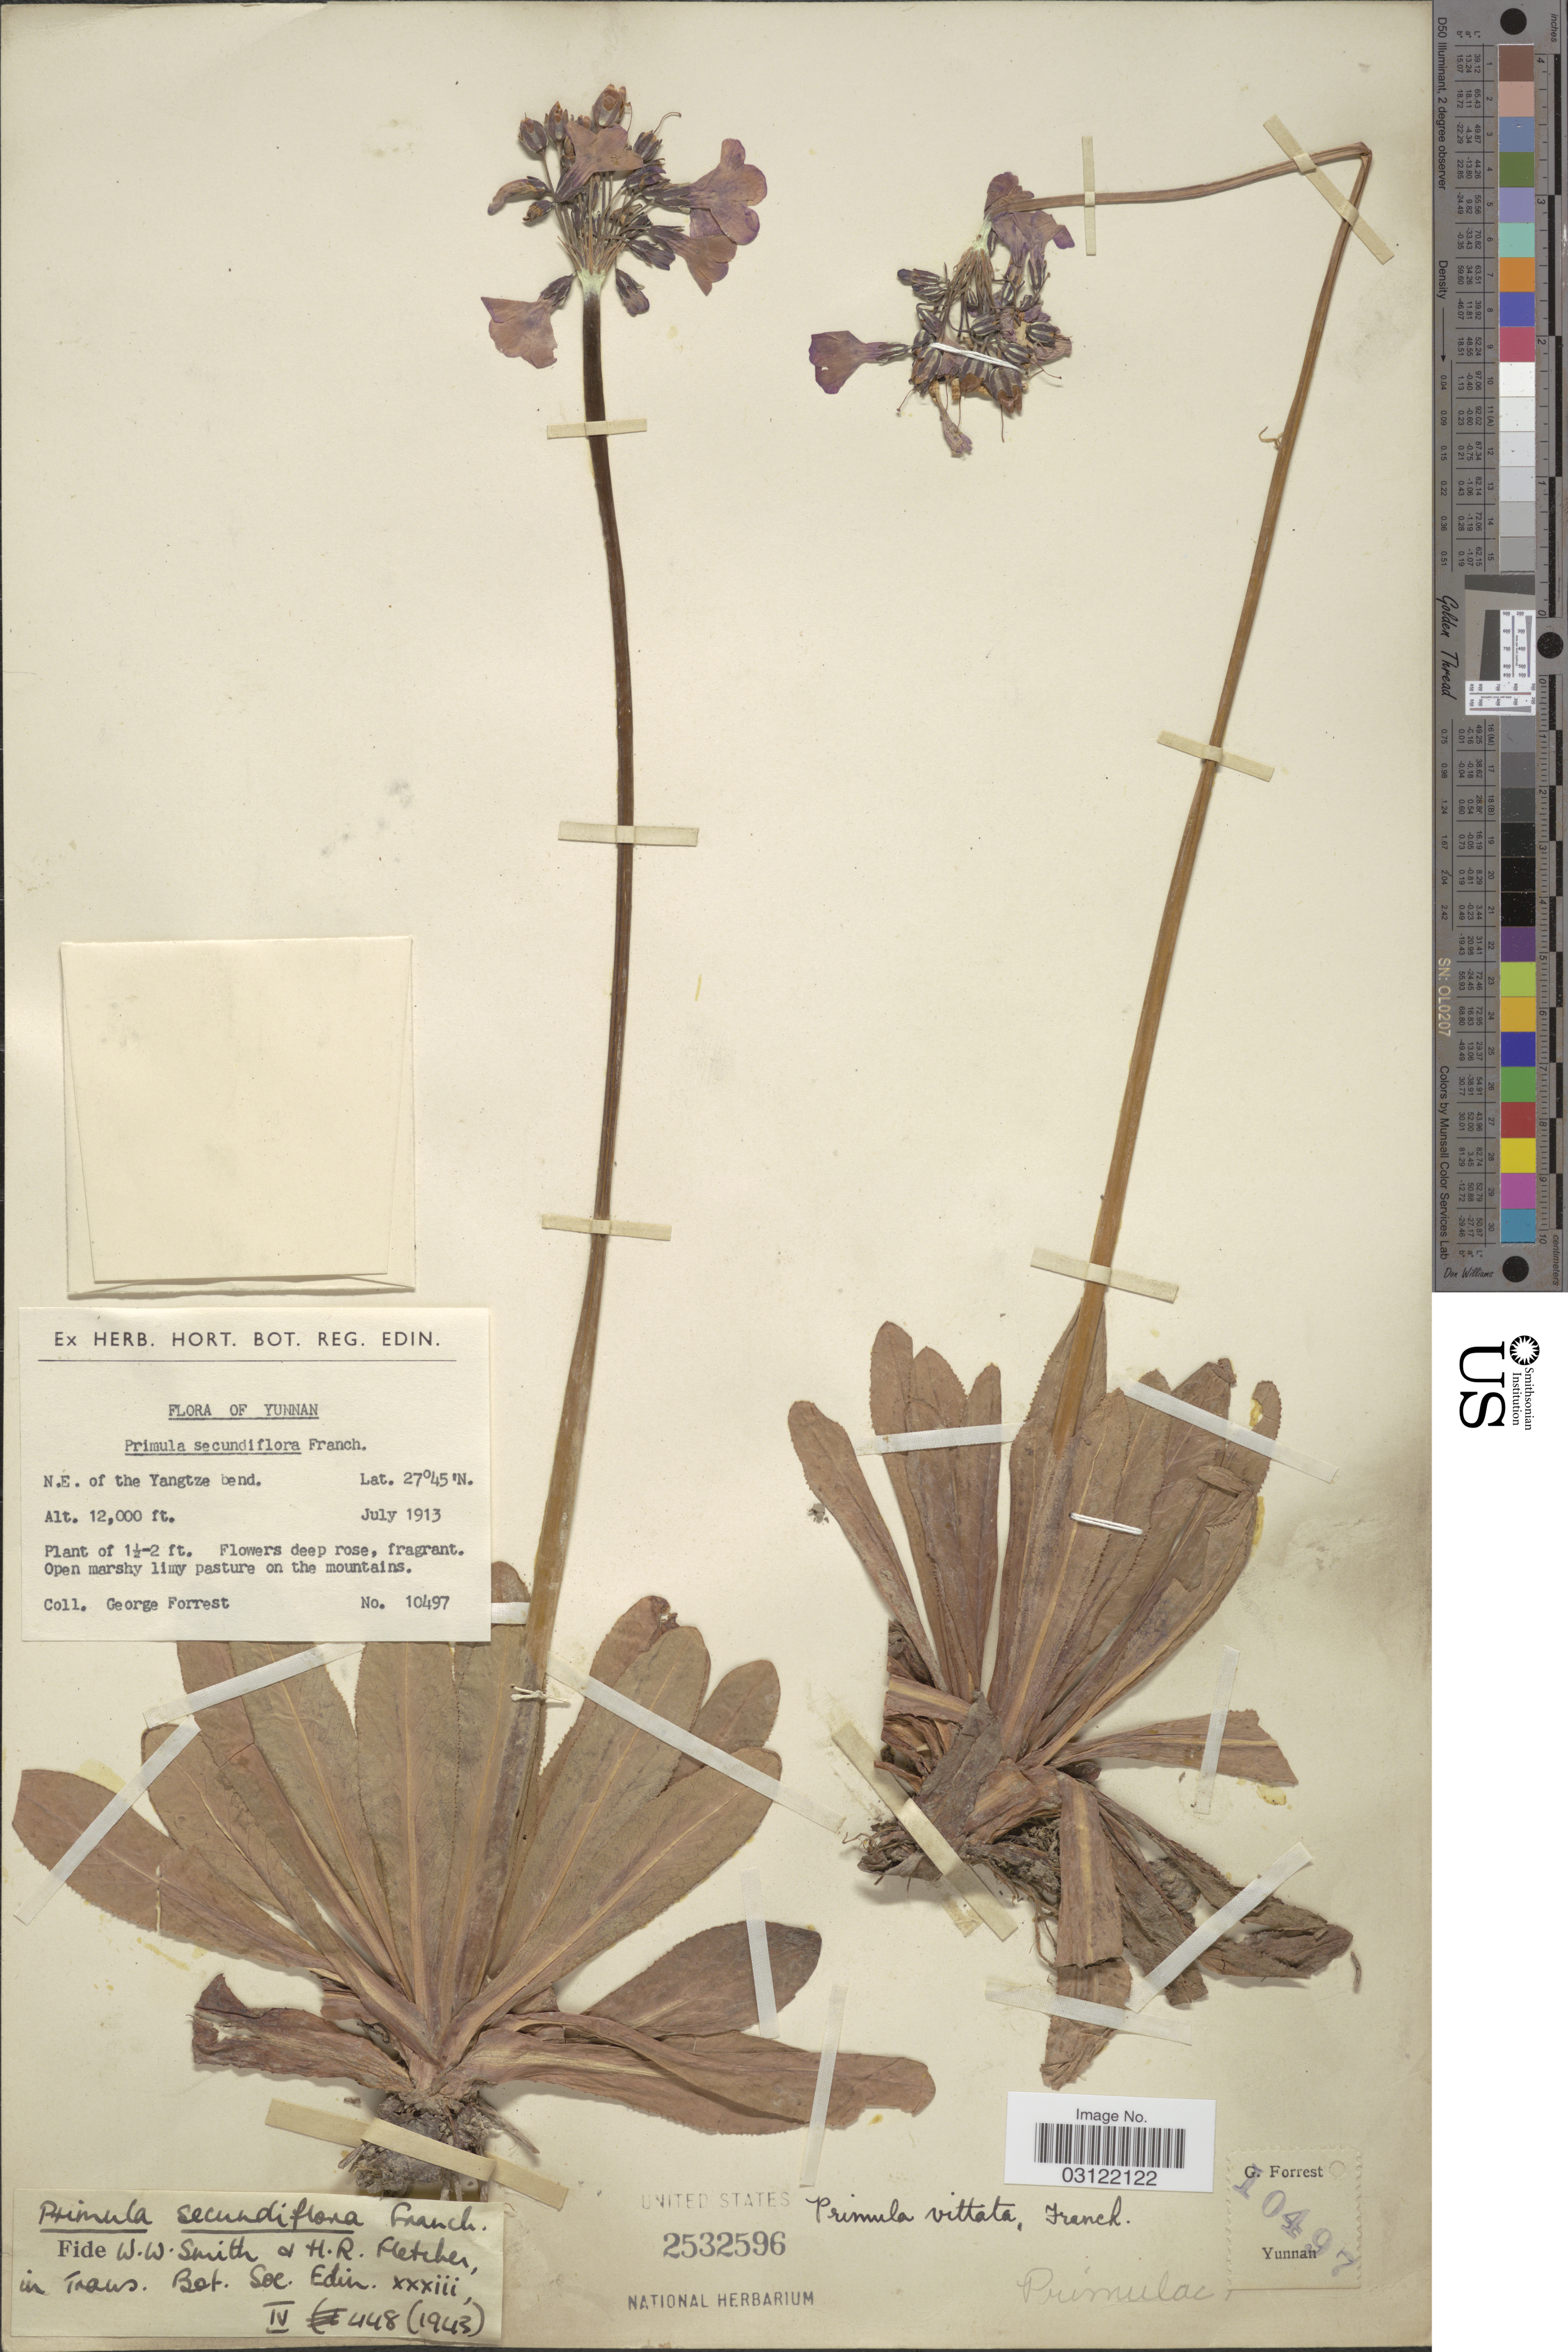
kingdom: Plantae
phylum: Tracheophyta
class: Magnoliopsida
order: Ericales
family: Primulaceae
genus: Primula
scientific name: Primula secundiflora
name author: Franch.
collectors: G. Forrest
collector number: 10497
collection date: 1913-07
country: China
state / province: Yunnan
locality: N.E. of the Yangtze bend.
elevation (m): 3658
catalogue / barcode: US 2532596